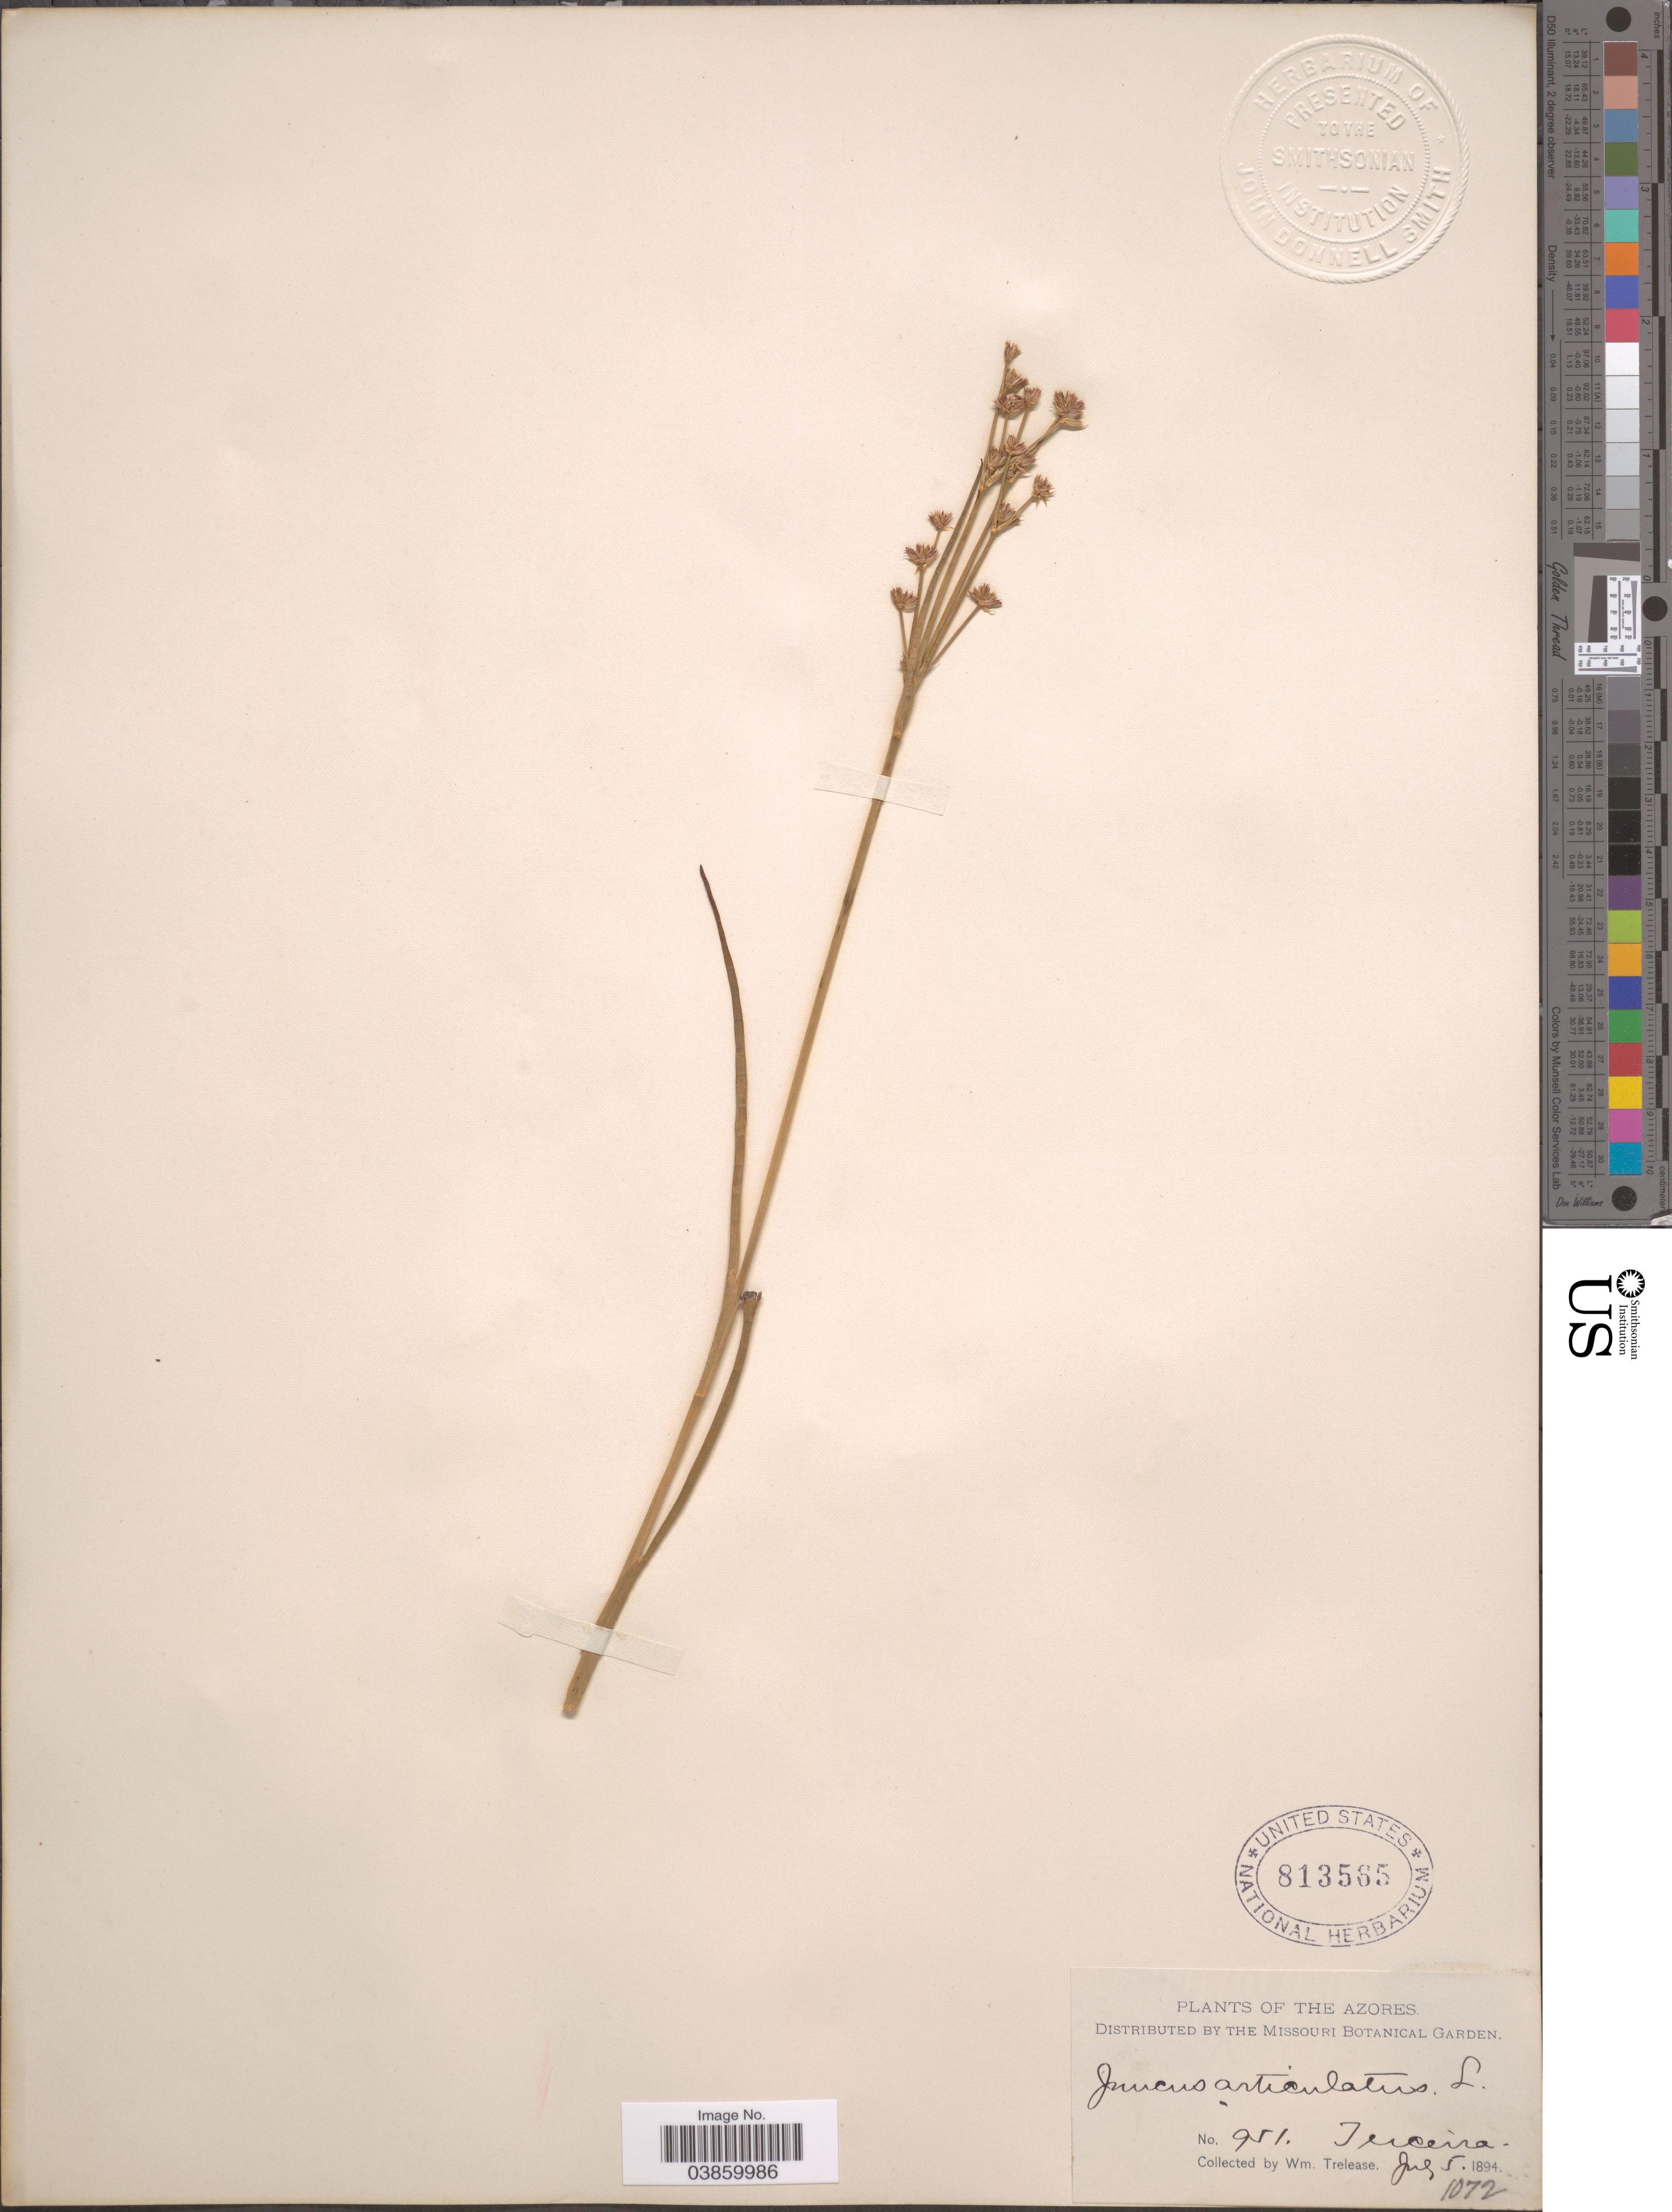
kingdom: Plantae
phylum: Tracheophyta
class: Liliopsida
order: Poales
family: Juncaceae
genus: Juncus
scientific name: Juncus articulatus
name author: L.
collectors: W. Trelease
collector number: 951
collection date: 1894-07-05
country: Portugal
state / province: Azores (Aut. Reg.)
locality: Terceira.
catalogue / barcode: US 813565